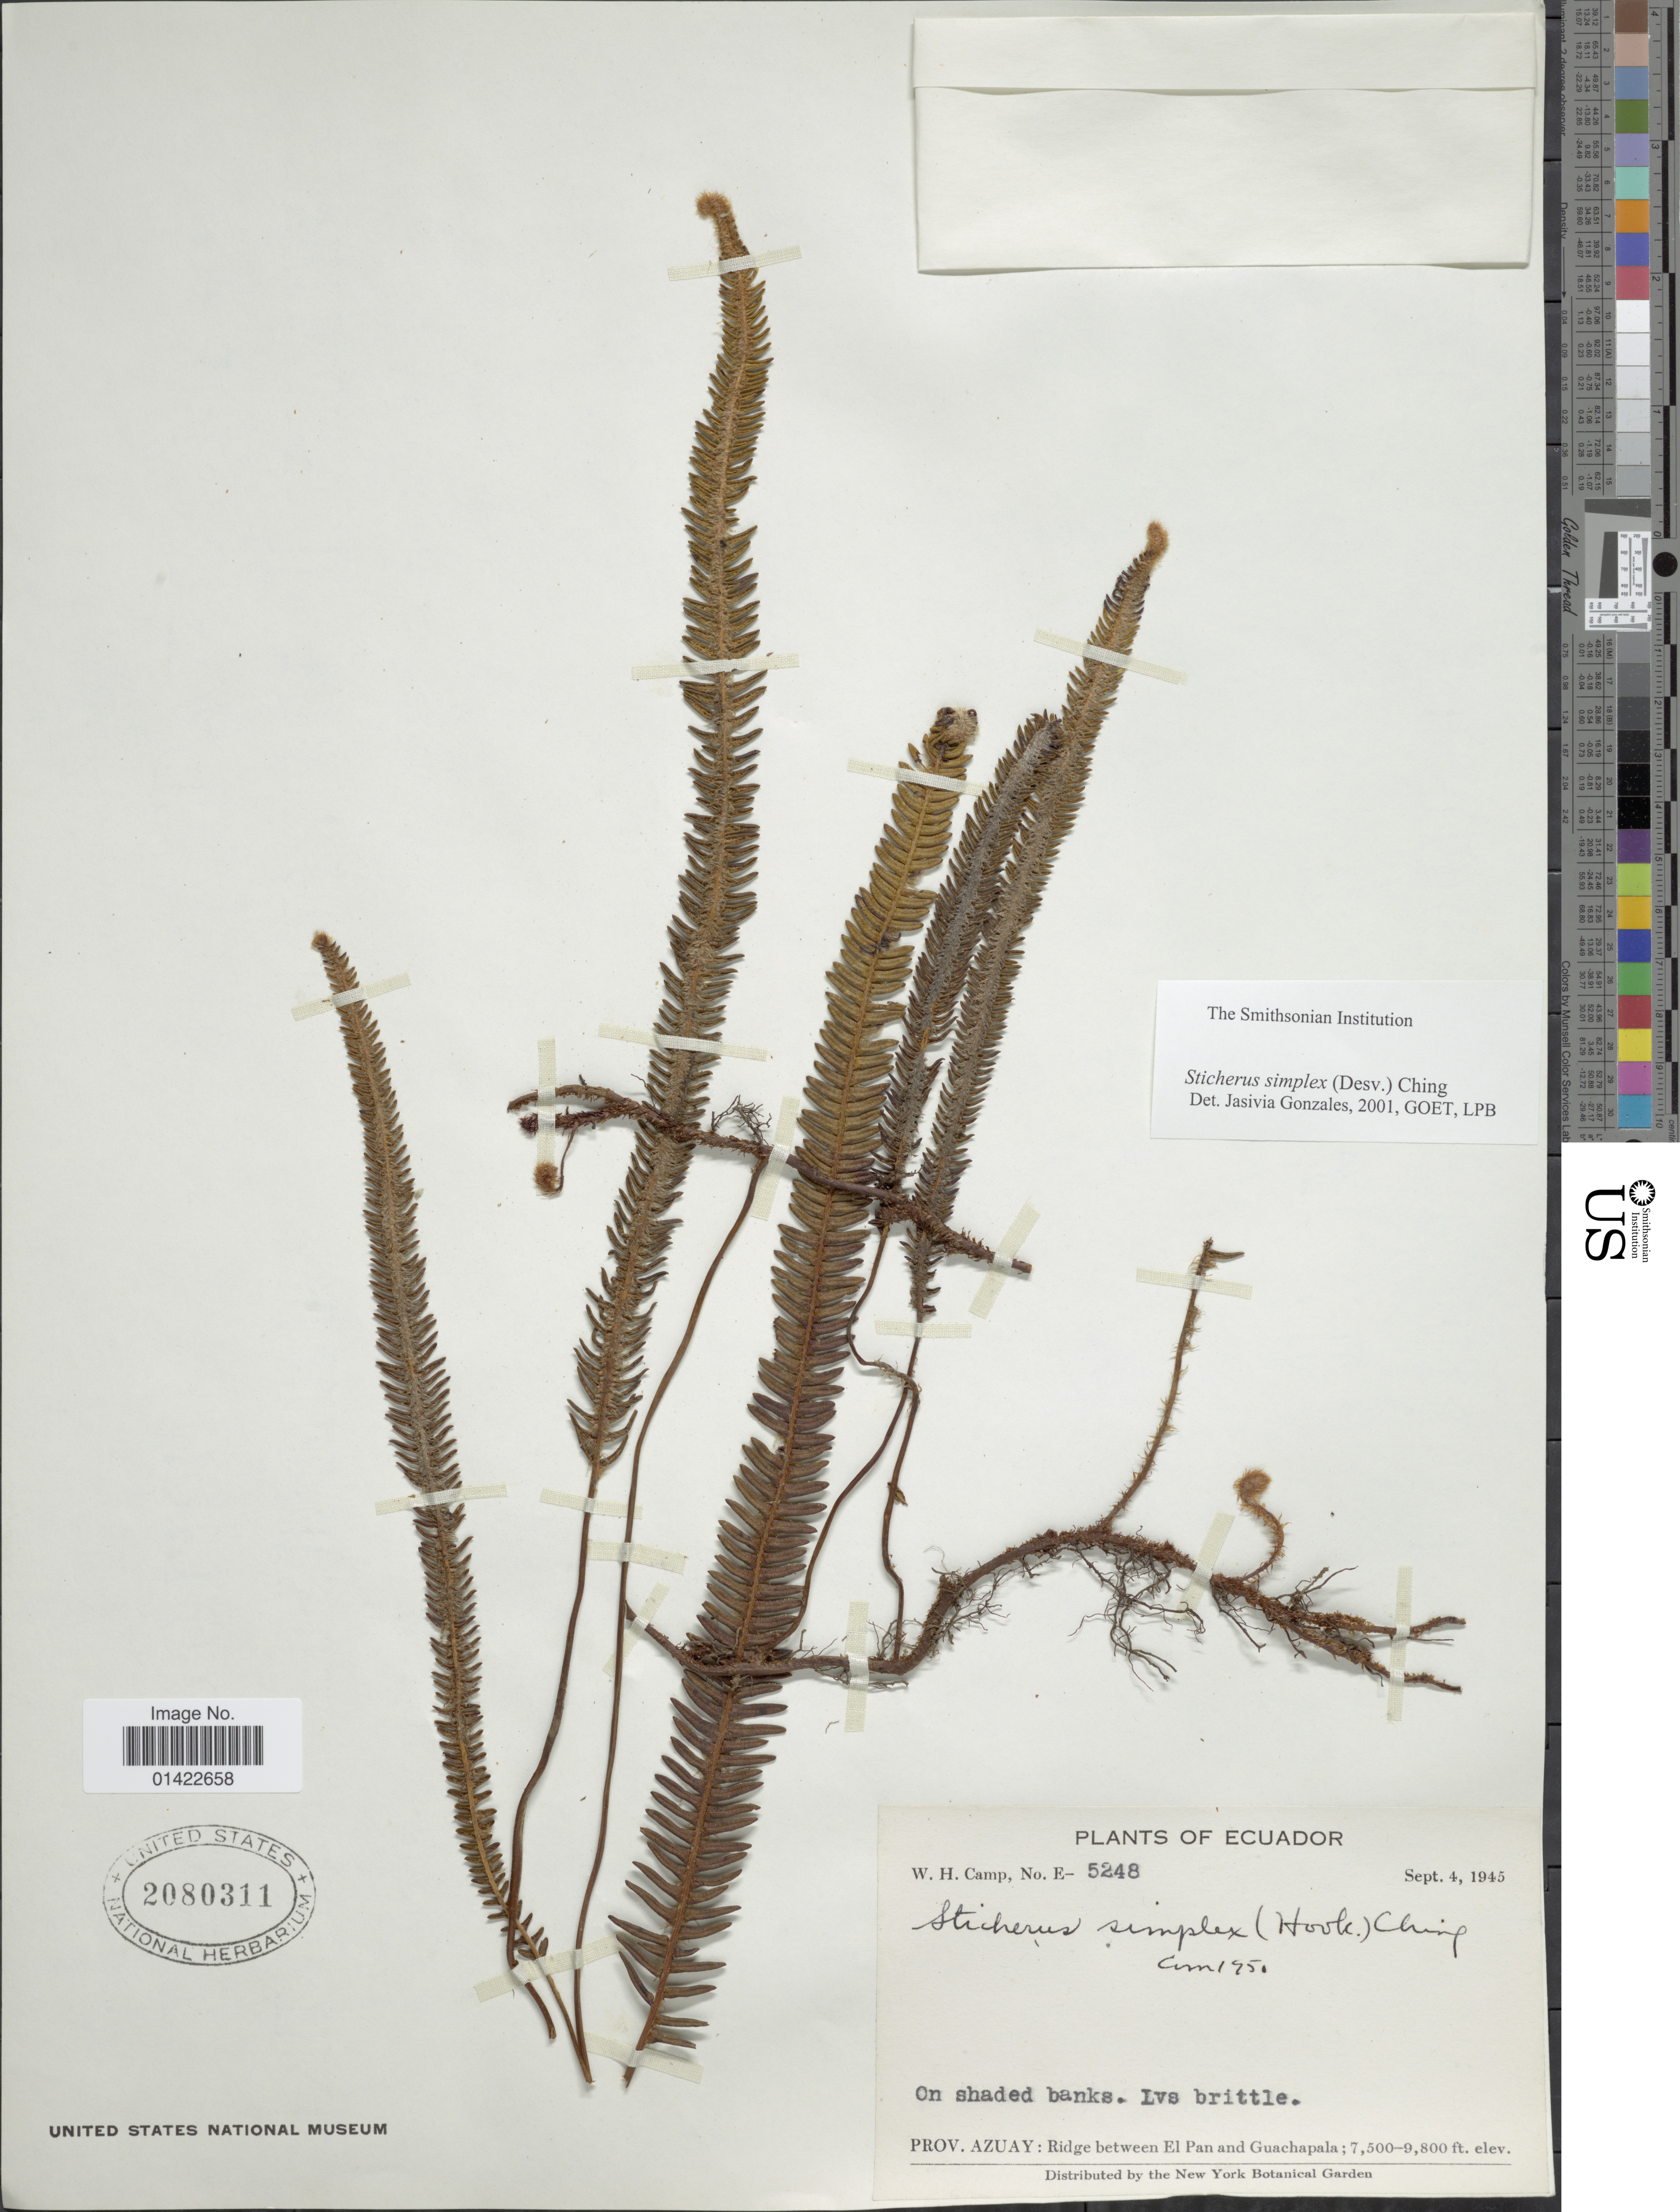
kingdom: Plantae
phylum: Tracheophyta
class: Polypodiopsida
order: Gleicheniales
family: Gleicheniaceae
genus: Sticherus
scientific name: Sticherus simplex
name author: (Desv.) Ching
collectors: W. H. Camp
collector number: E-5248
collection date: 1945-09-04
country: Ecuador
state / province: Azuay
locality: Ridge between El Pan and Guachapala.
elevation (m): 2286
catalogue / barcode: US 208311